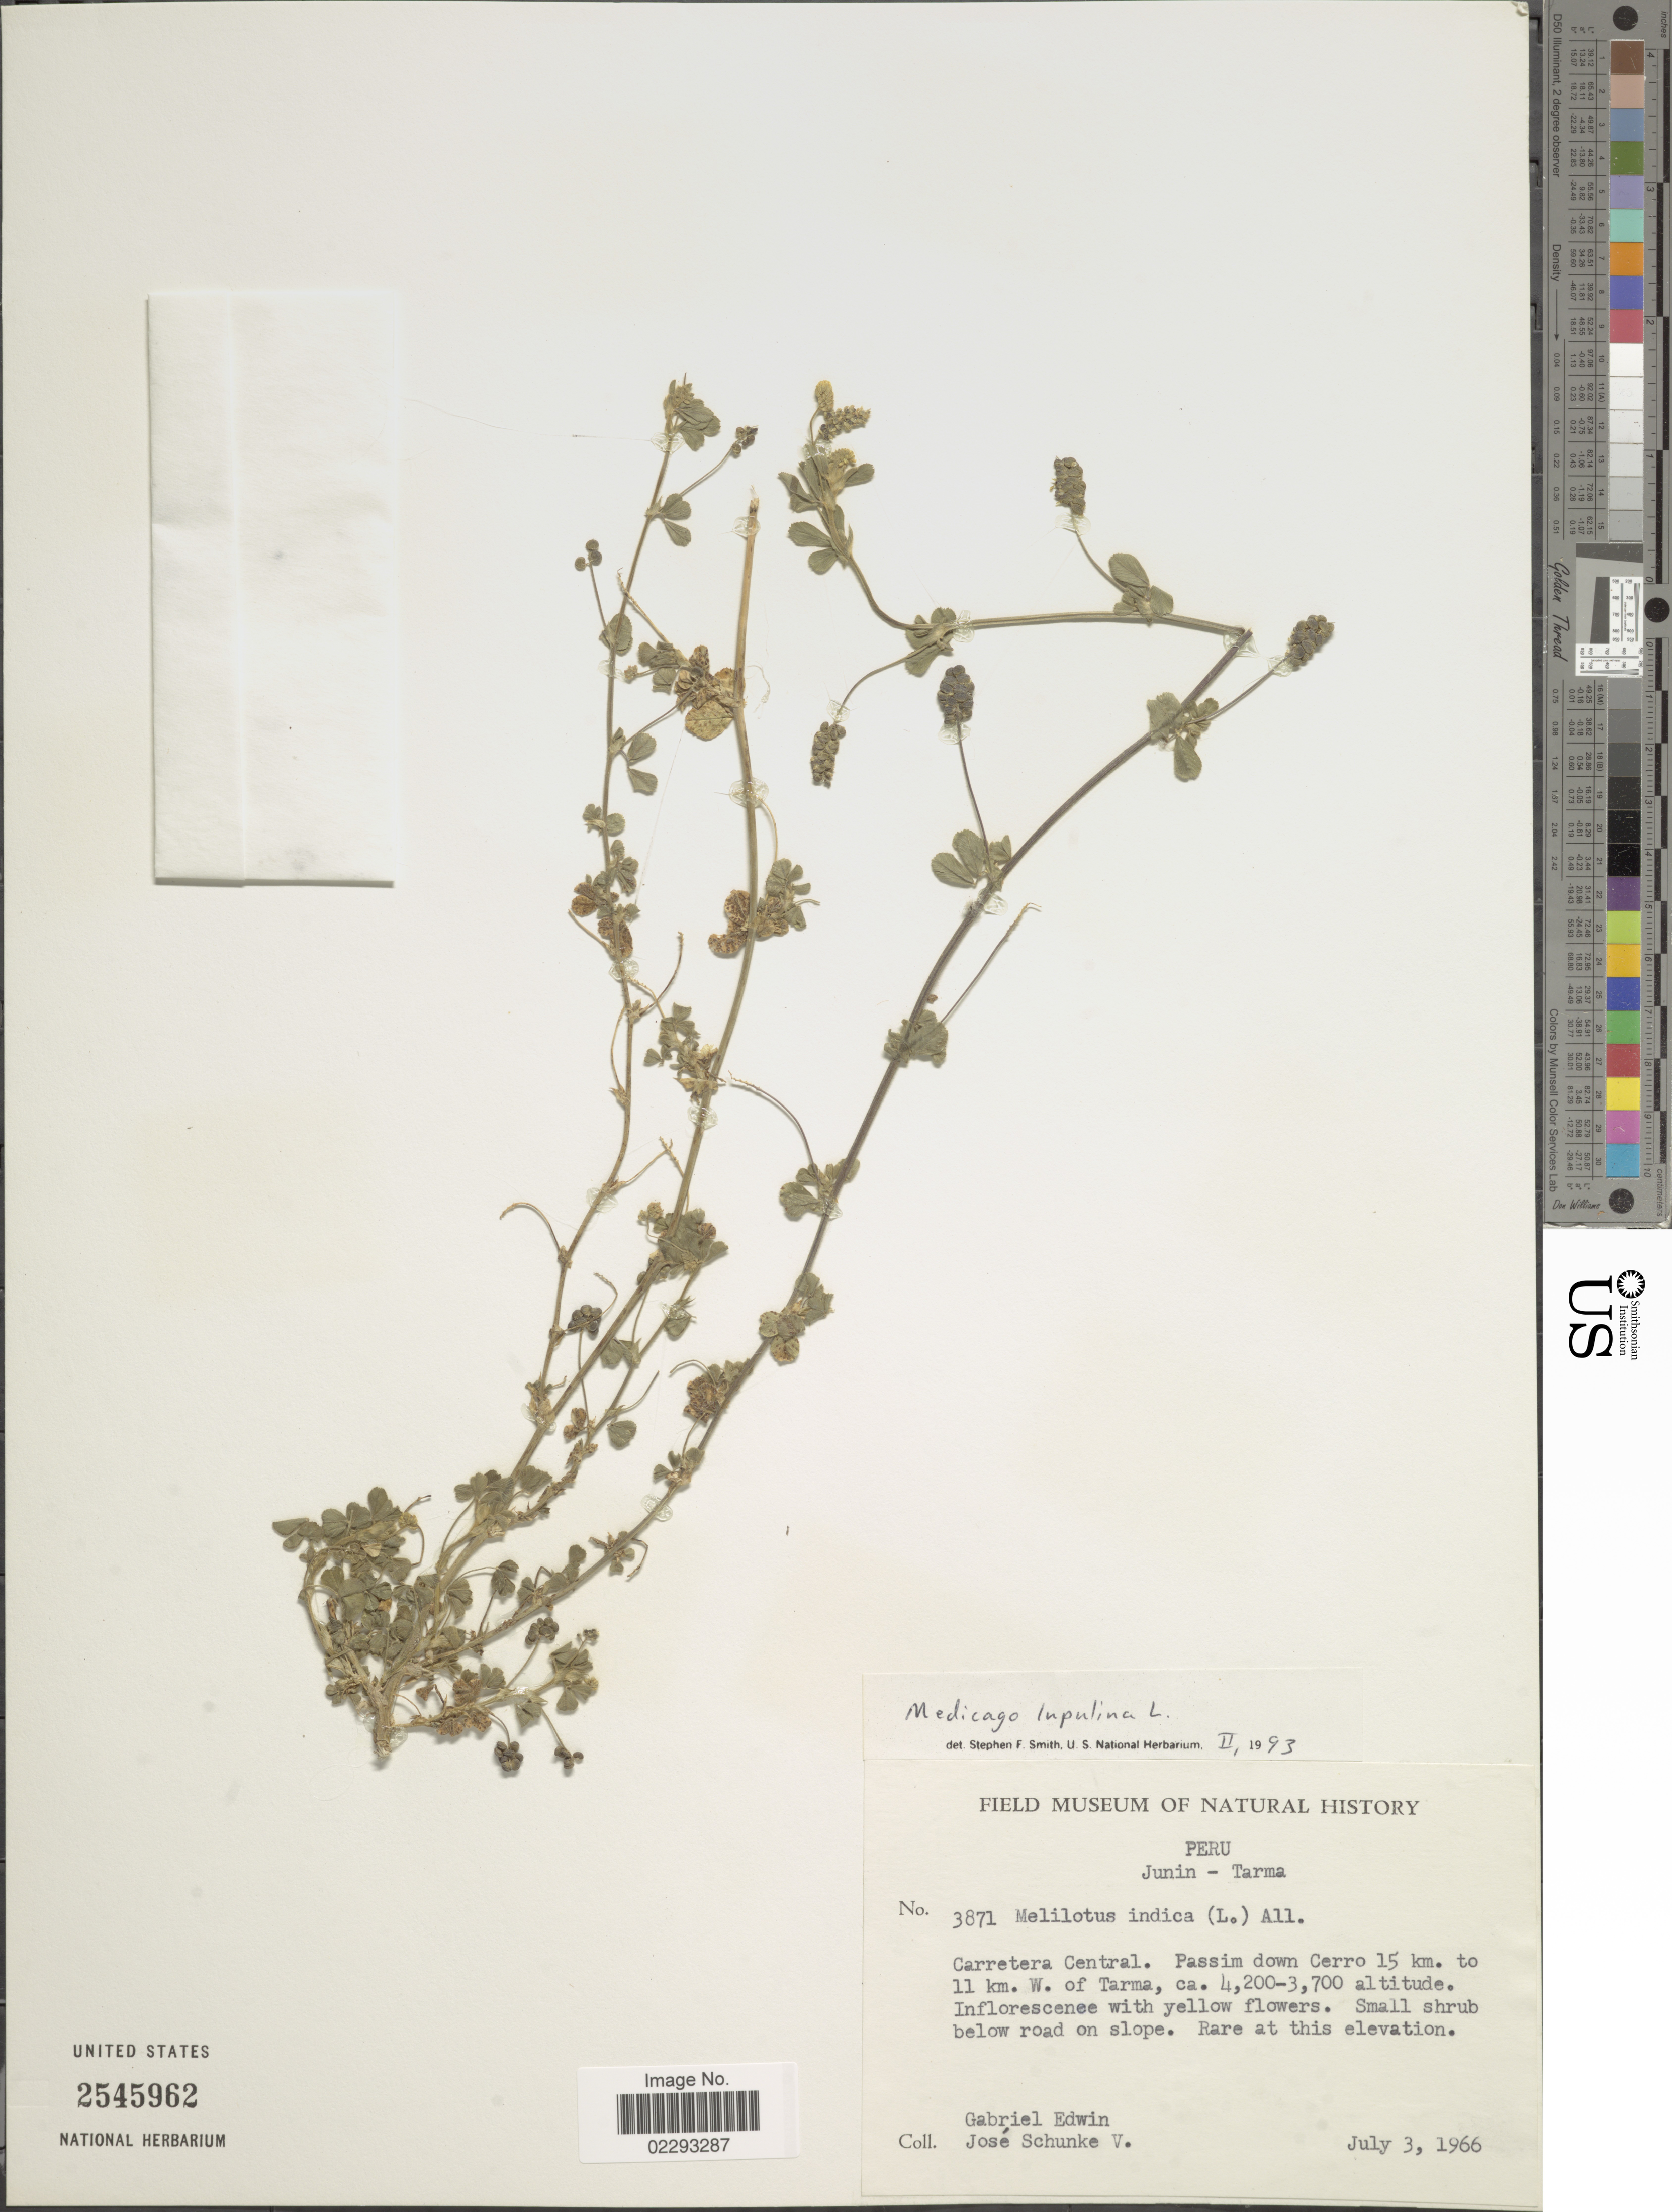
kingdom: Plantae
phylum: Tracheophyta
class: Magnoliopsida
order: Fabales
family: Fabaceae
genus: Medicago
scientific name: Medicago lupulina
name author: L.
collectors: G. Edwin & J. Schunke Vigo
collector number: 3871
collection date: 1966-07-03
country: Peru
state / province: Junín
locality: Tarma, Carretera Central, Passim down Cerro 15 km. to 11 km. W. of Tarma, below road on slope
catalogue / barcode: US 2545962